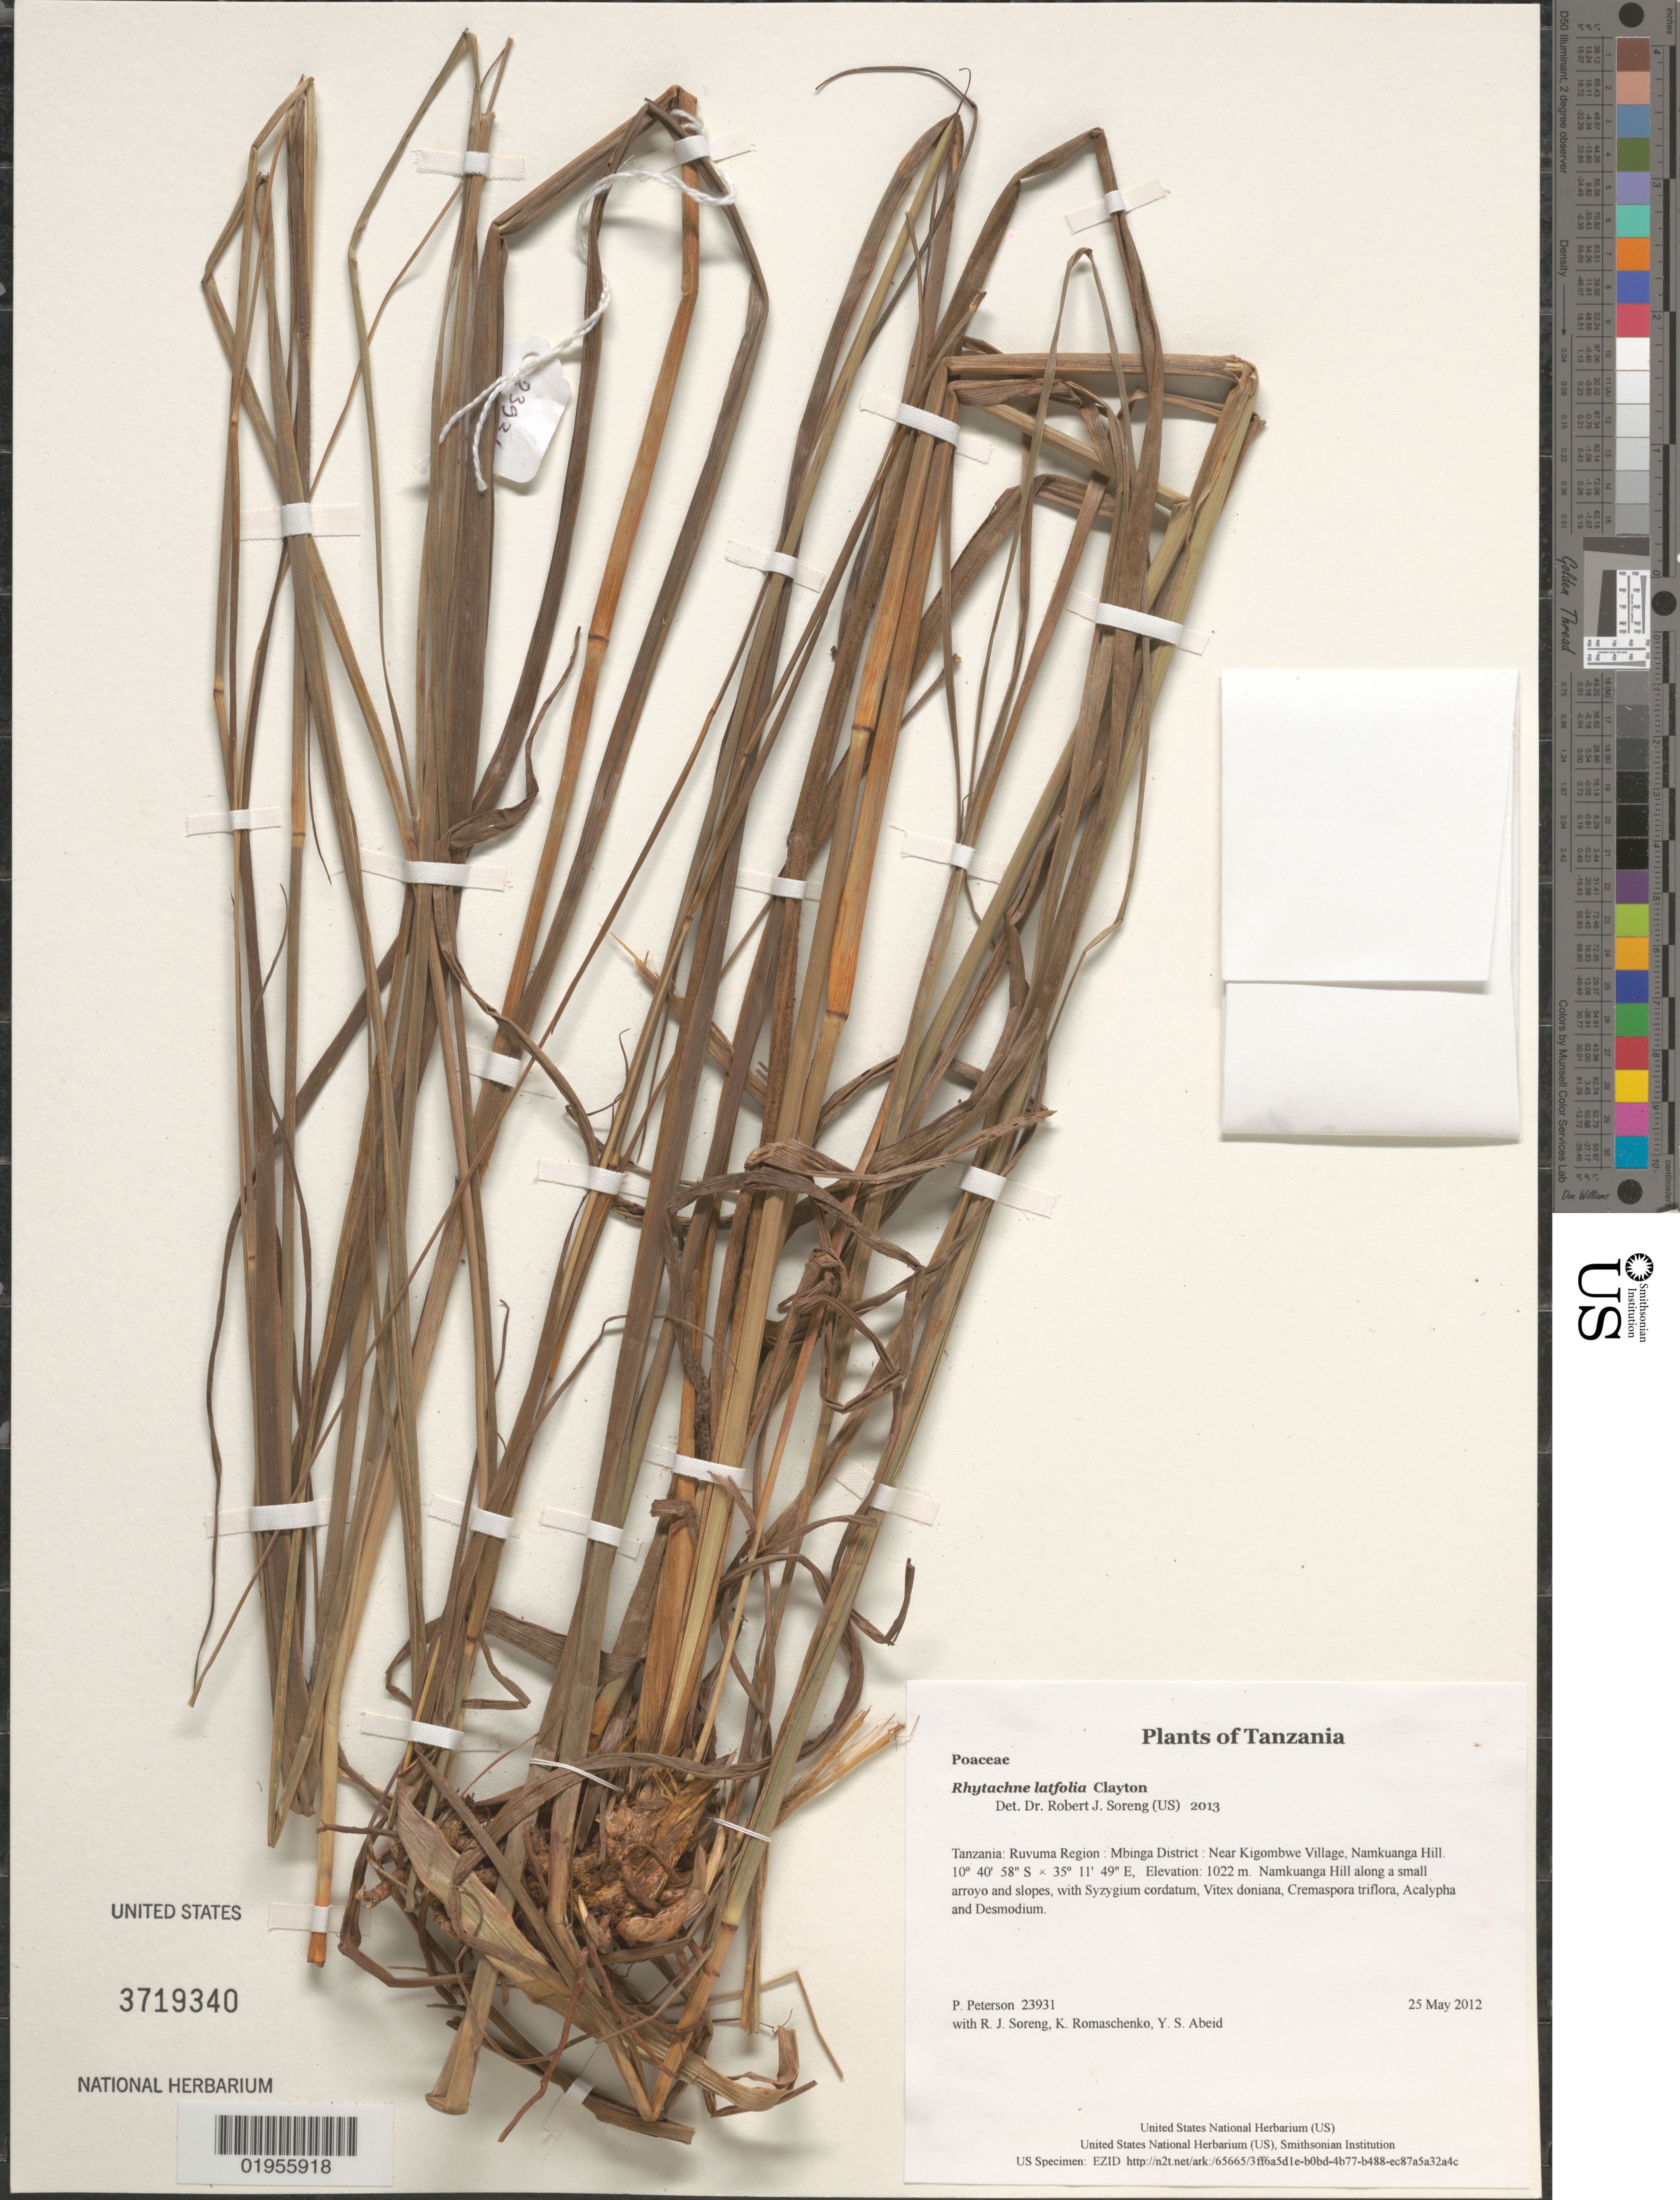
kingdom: Plantae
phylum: Tracheophyta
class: Liliopsida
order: Poales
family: Poaceae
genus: Rhytachne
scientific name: Rhytachne latifolia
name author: Clayton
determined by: Soreng, Robert J., Research Associate (BOT), Smithsonian Institution - National Museum of Natural History (UNITED STATES)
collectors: P. M. Peterson, R. J. Soreng, K. Romaschenko & Y. Abeid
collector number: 23931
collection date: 2012-05-25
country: Tanzania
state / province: Ruvuma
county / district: Mbinga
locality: Near Kigombwe Village, Namkuanga Hill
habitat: Namkuanga Hill along a small arroyo and slopes, with Syzygium cordatum, Vitex doniana, Cremaspora triflora, Acalypha and Desmodium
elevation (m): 1022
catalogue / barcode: US 3719340